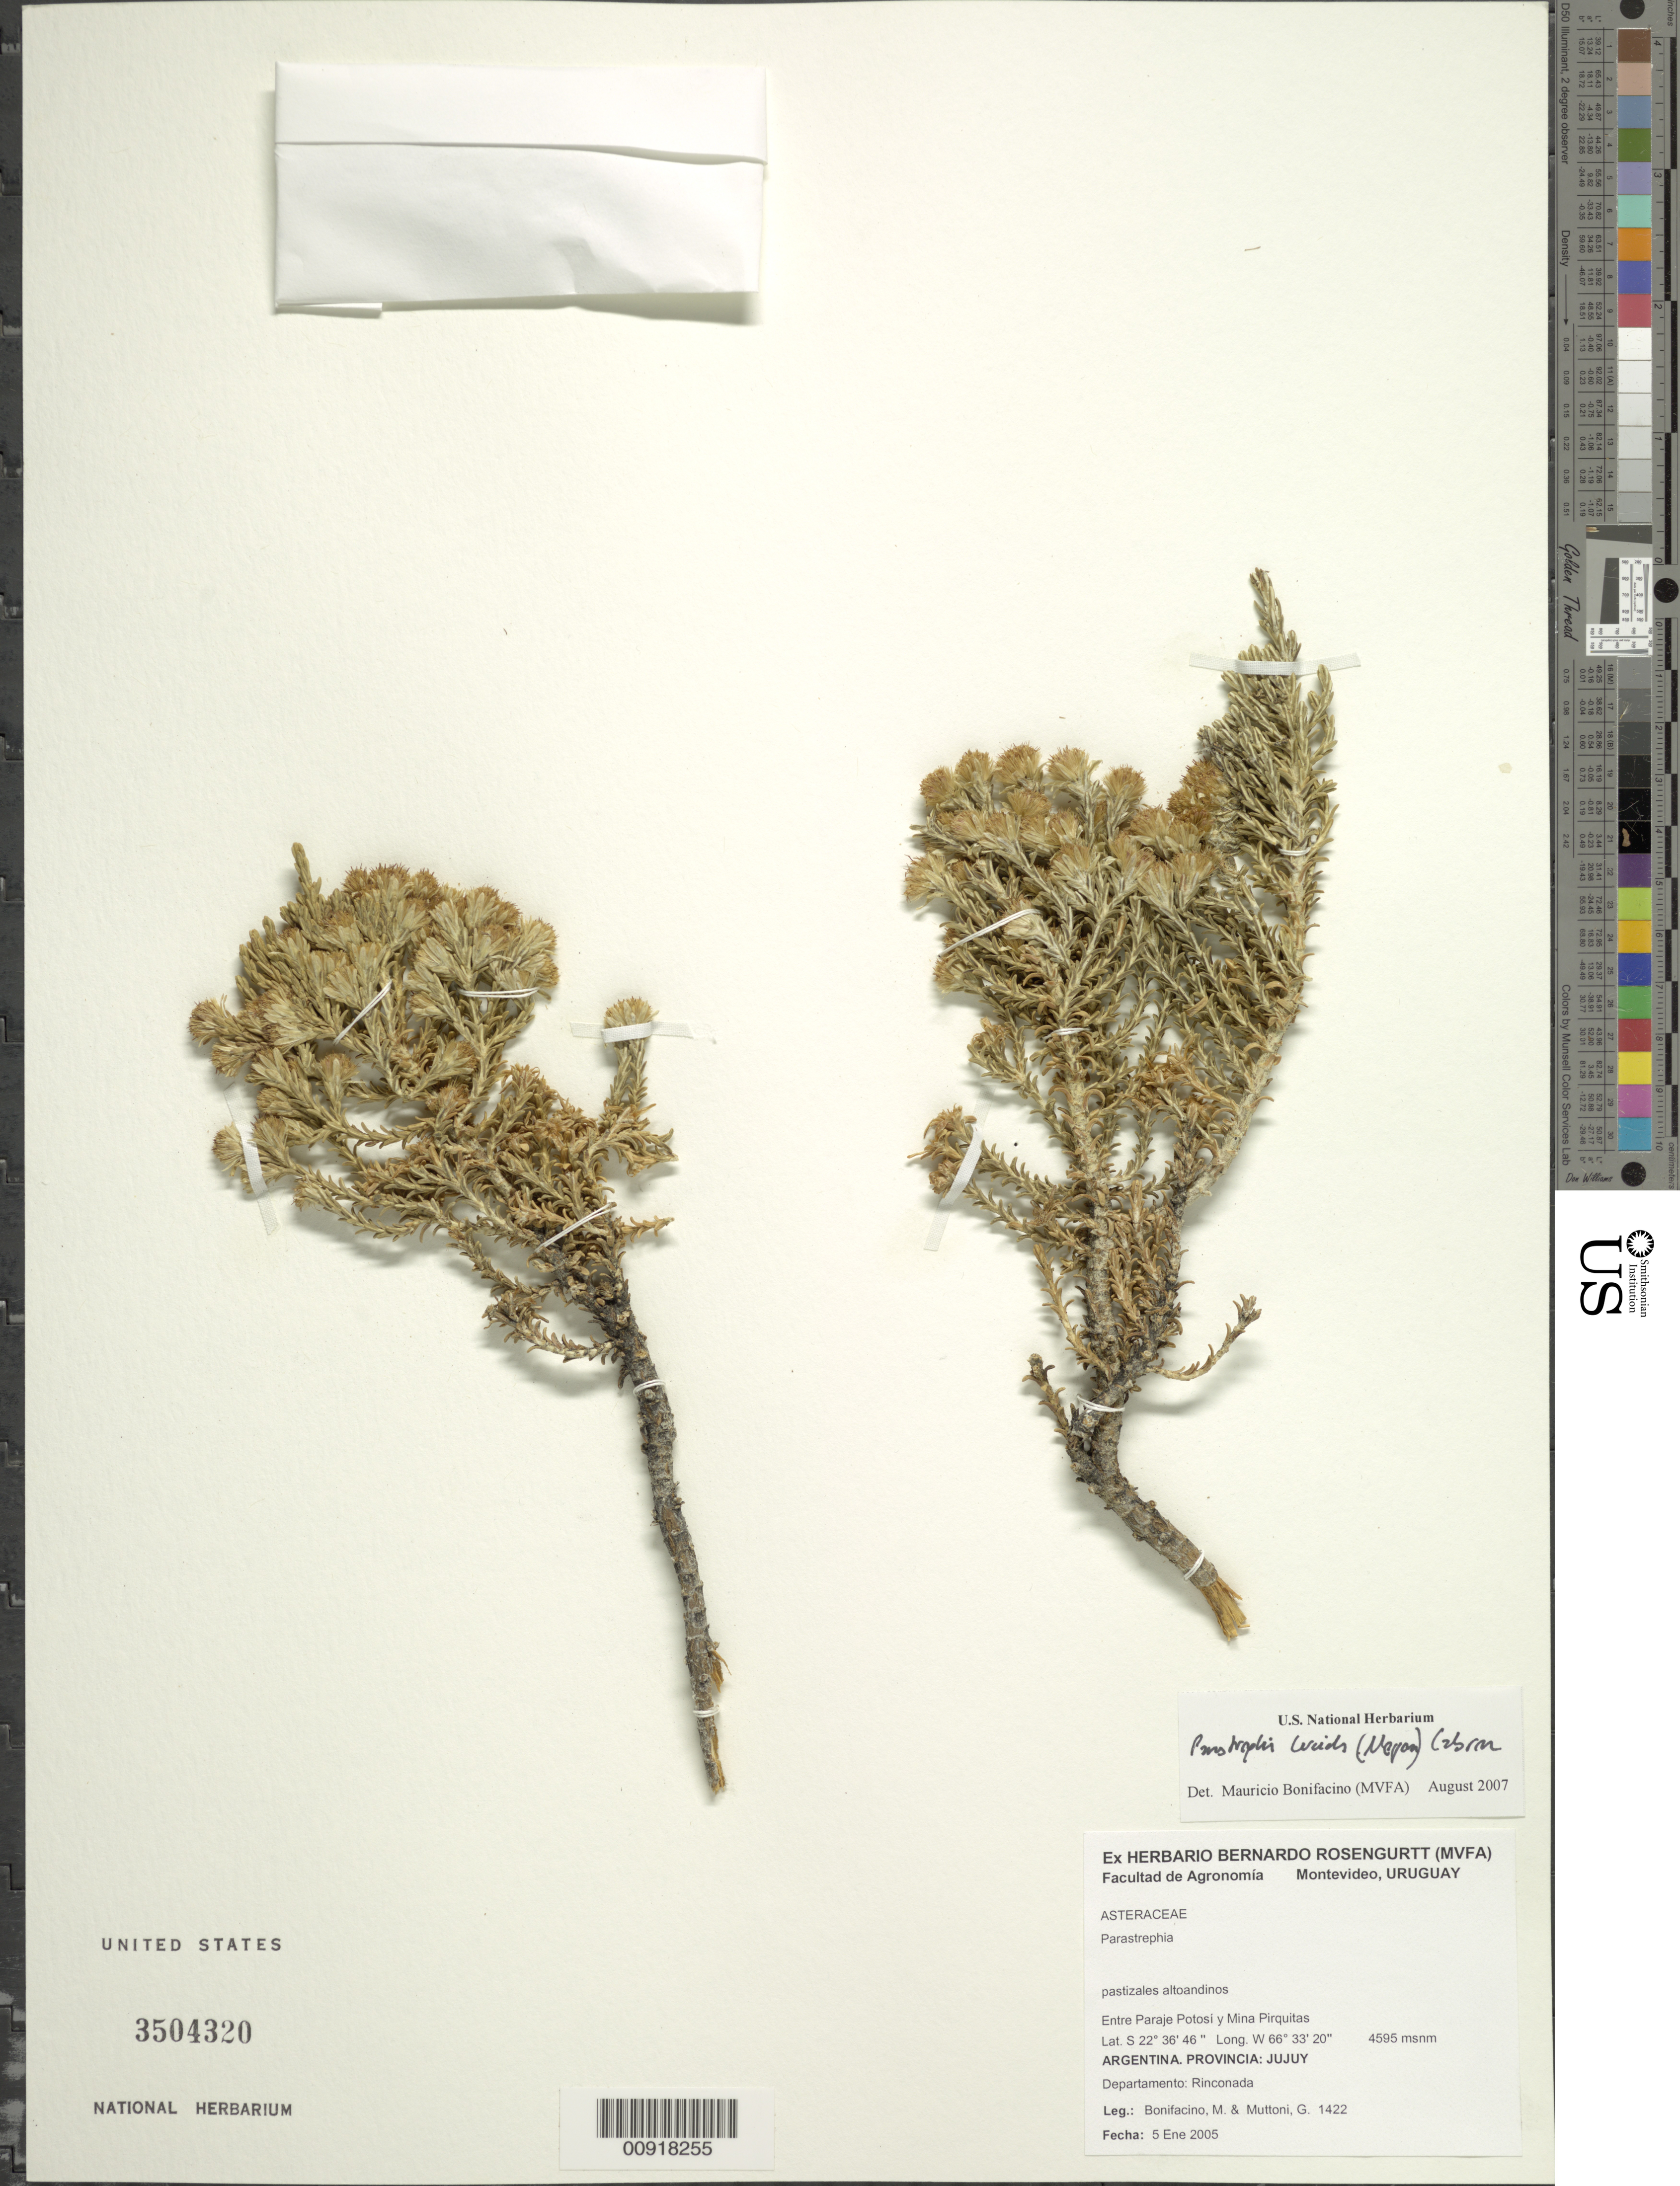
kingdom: Plantae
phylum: Tracheophyta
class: Magnoliopsida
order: Asterales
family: Asteraceae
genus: Parastrephia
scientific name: Parastrephia lucida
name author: (Meyen) Cabrera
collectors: M. Bonifacino & G. Muttoni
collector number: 1422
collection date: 2005-01-05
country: Argentina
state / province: Jujuy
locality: Dpto. Rinconada, entre Paraje Potosi y Mina Pirquitas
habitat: Pastizales alto andinos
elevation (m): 4595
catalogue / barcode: US 3504320